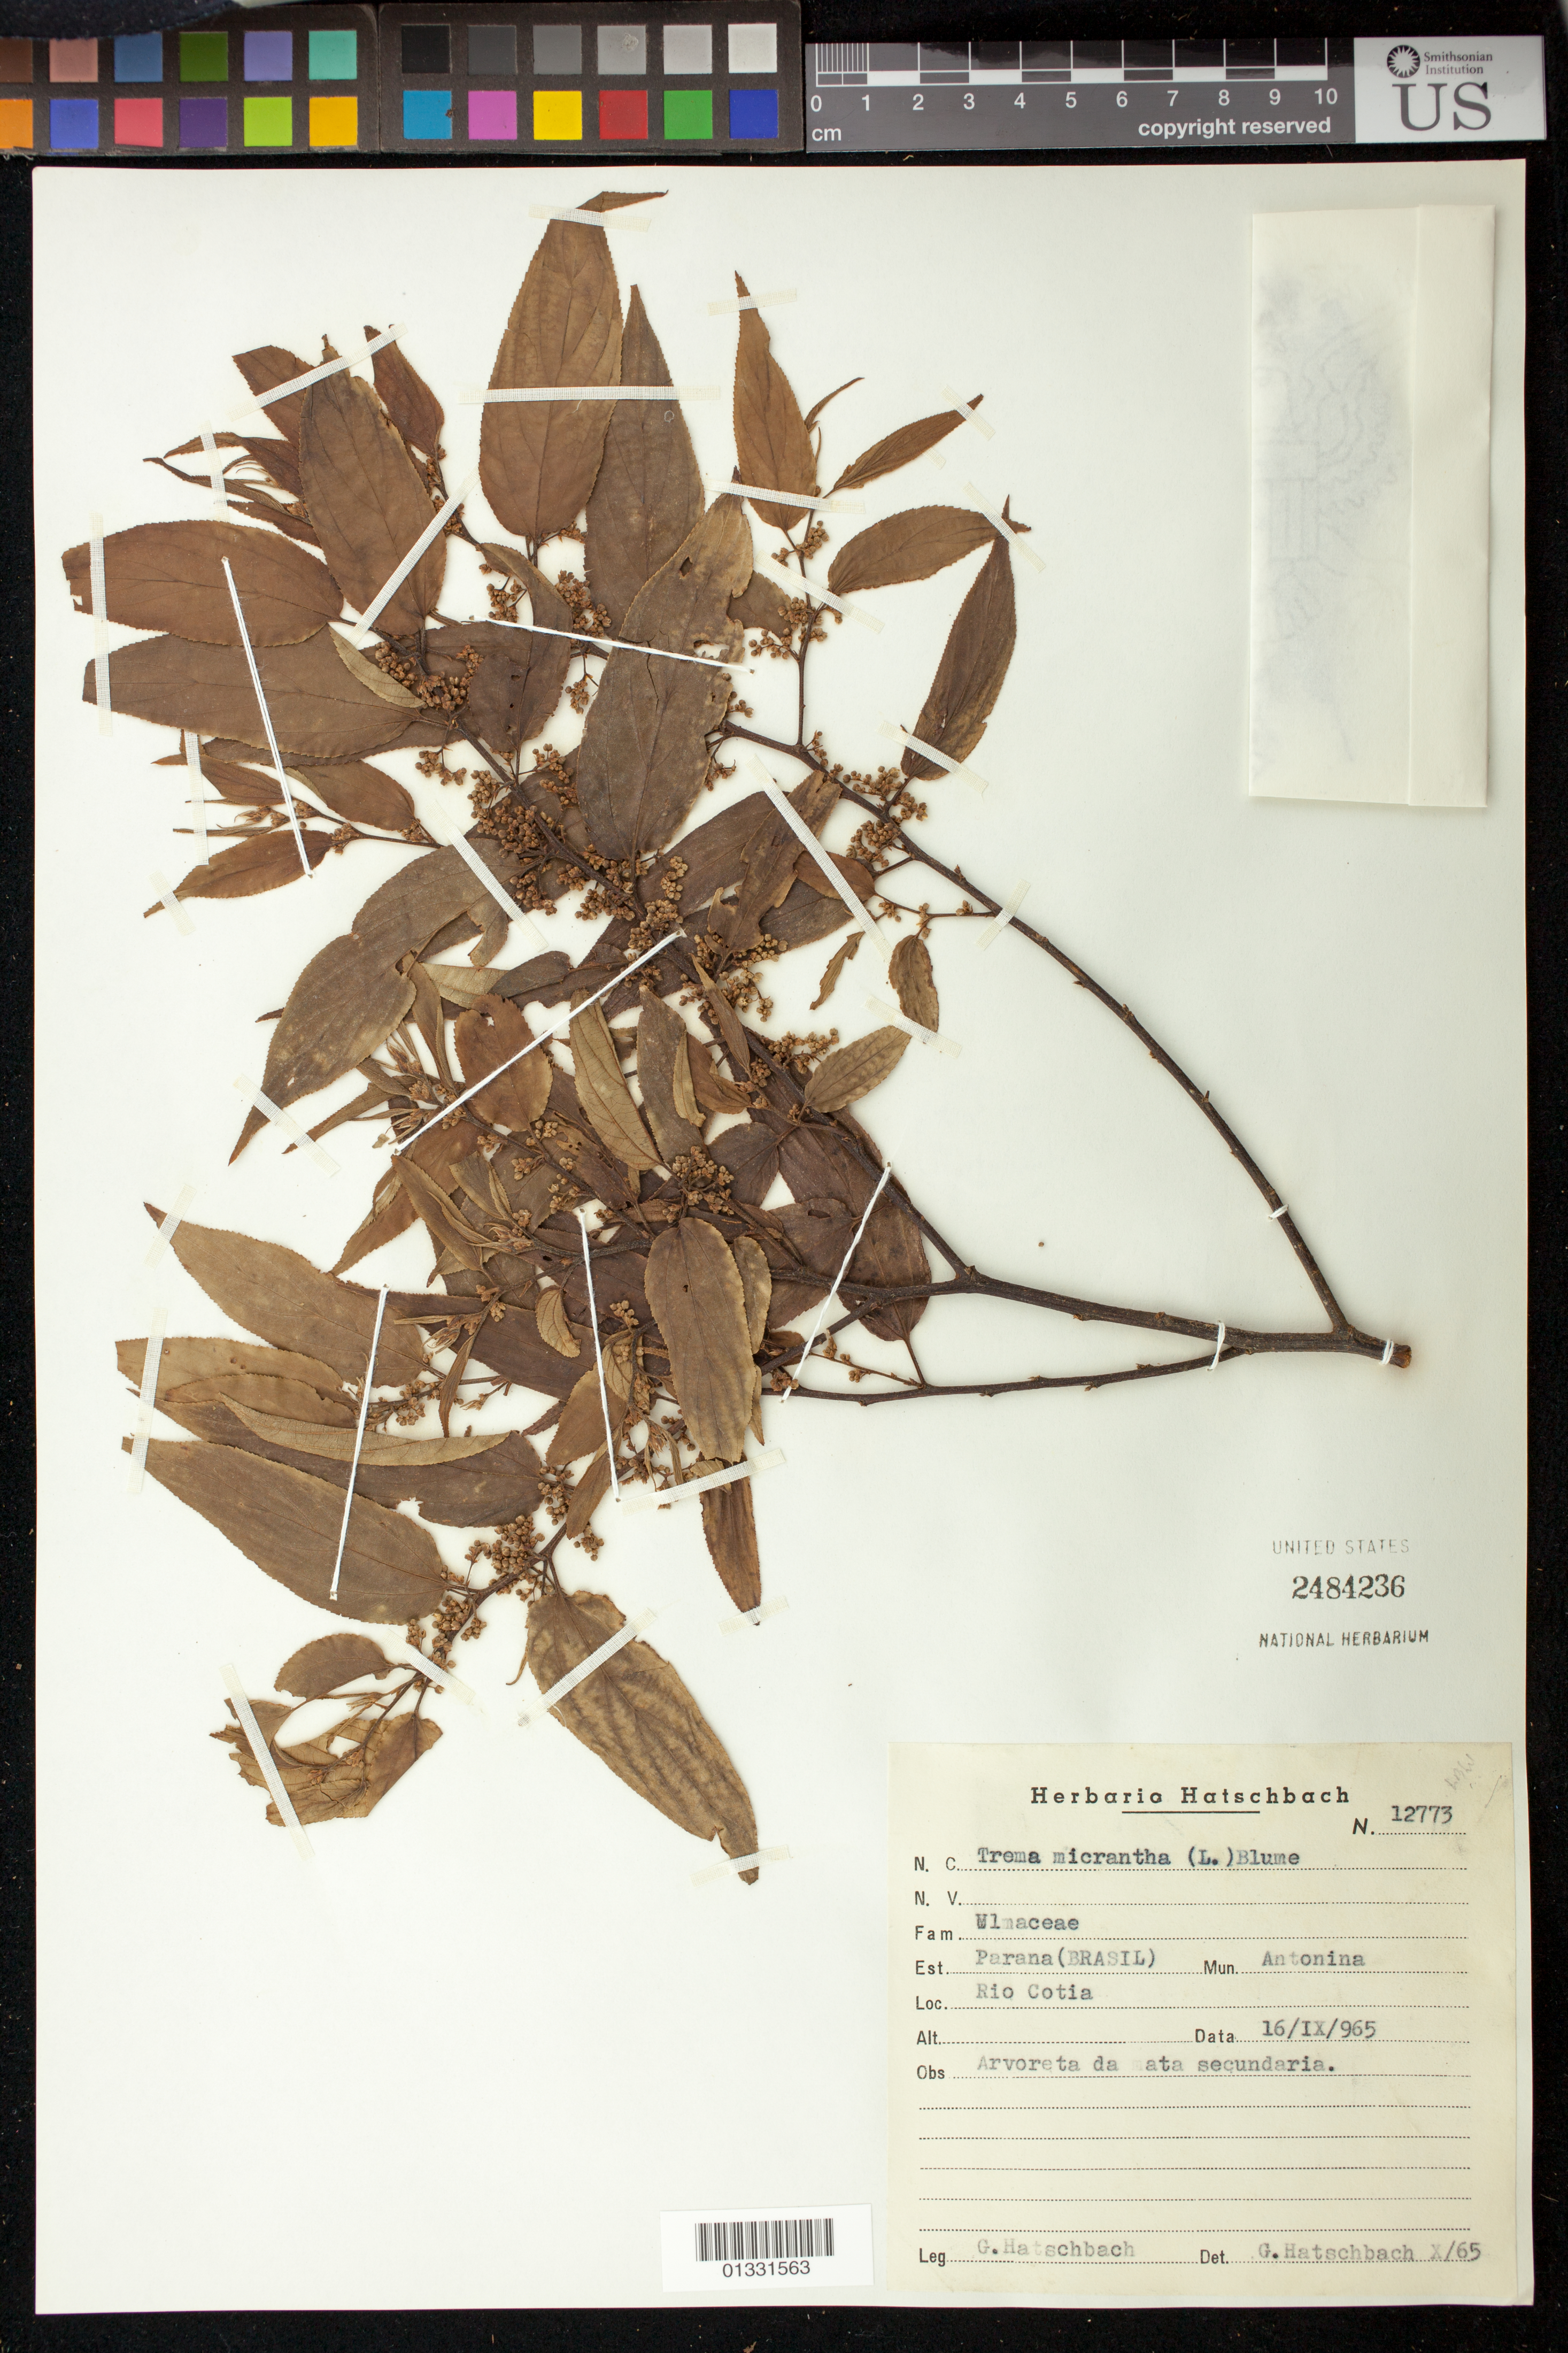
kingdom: Plantae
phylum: Tracheophyta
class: Magnoliopsida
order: Rosales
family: Cannabaceae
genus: Trema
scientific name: Trema micranthum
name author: (L.) Blume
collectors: G. Hatschbach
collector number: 12773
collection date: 1965-09-16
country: Brazil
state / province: Paraná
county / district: Antonina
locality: Rio Cotia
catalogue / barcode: US 2484236